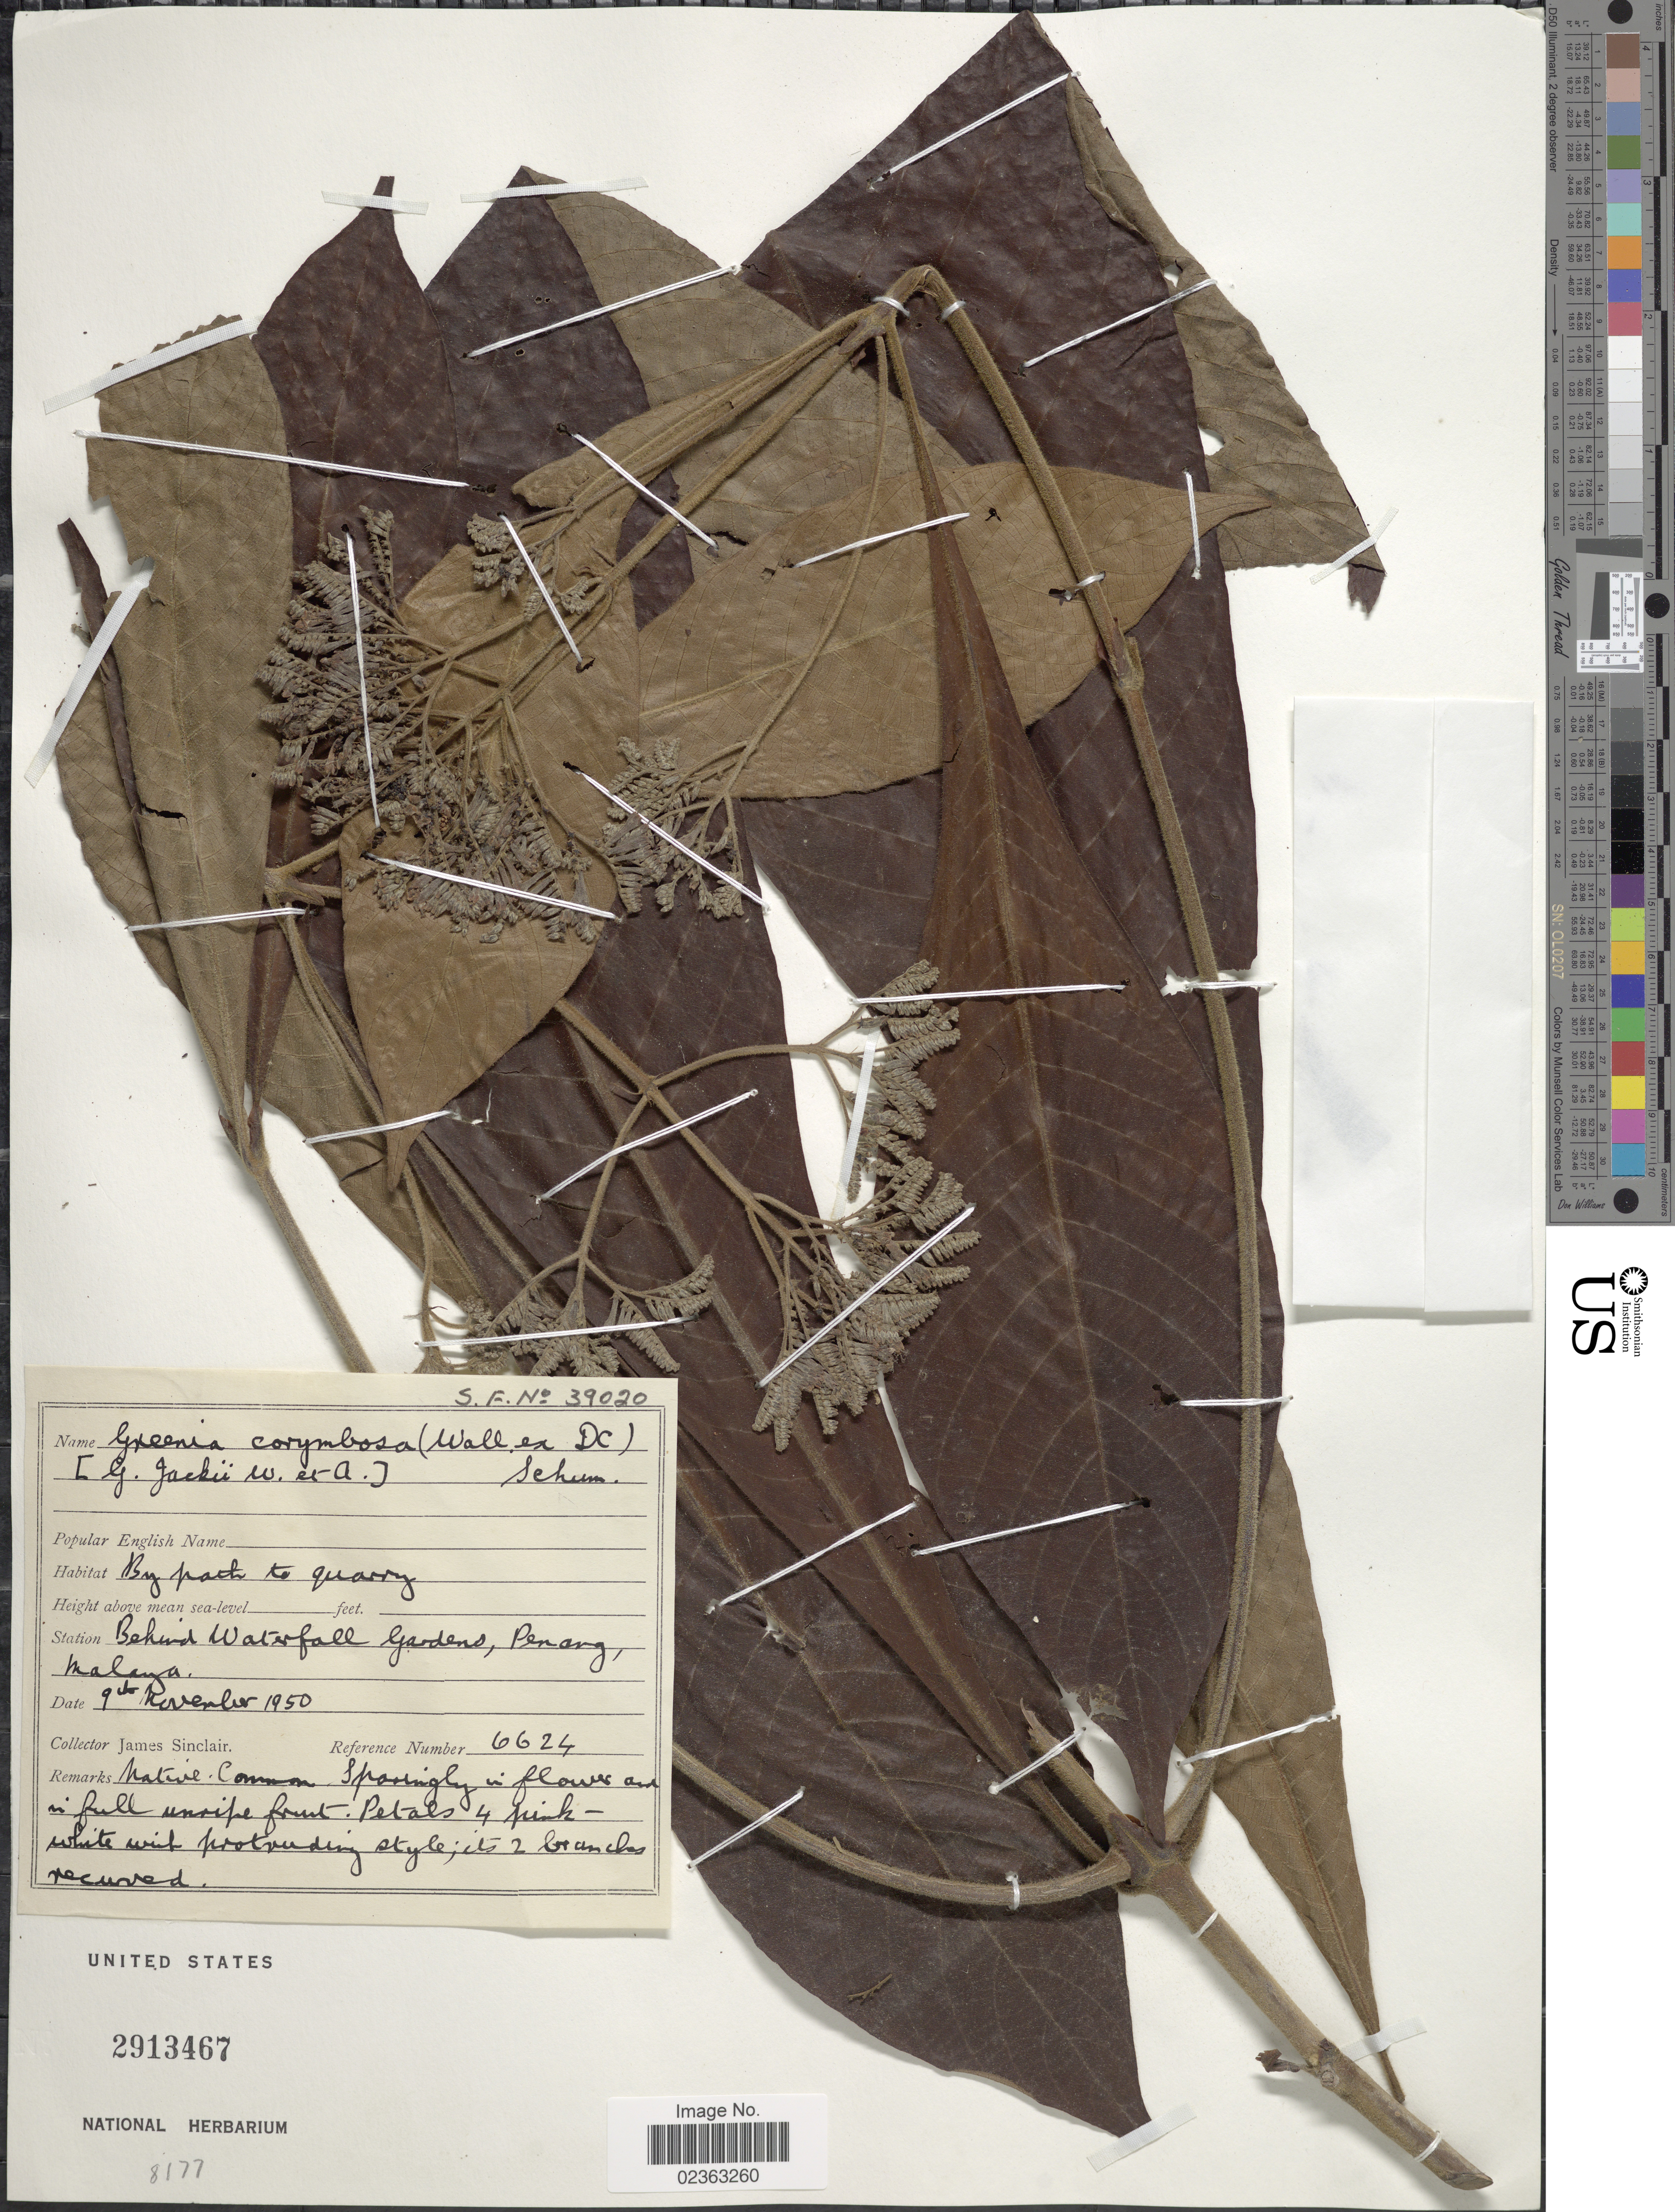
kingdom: Plantae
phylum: Tracheophyta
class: Magnoliopsida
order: Gentianales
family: Rubiaceae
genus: Greenea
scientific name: Greenea corymbosa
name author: (Jack) Voigt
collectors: J. Sinclair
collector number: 6624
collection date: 1950-11-09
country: Malaysia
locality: Behind Waterfall Gardens, Penang, Malaya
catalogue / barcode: US 2913467